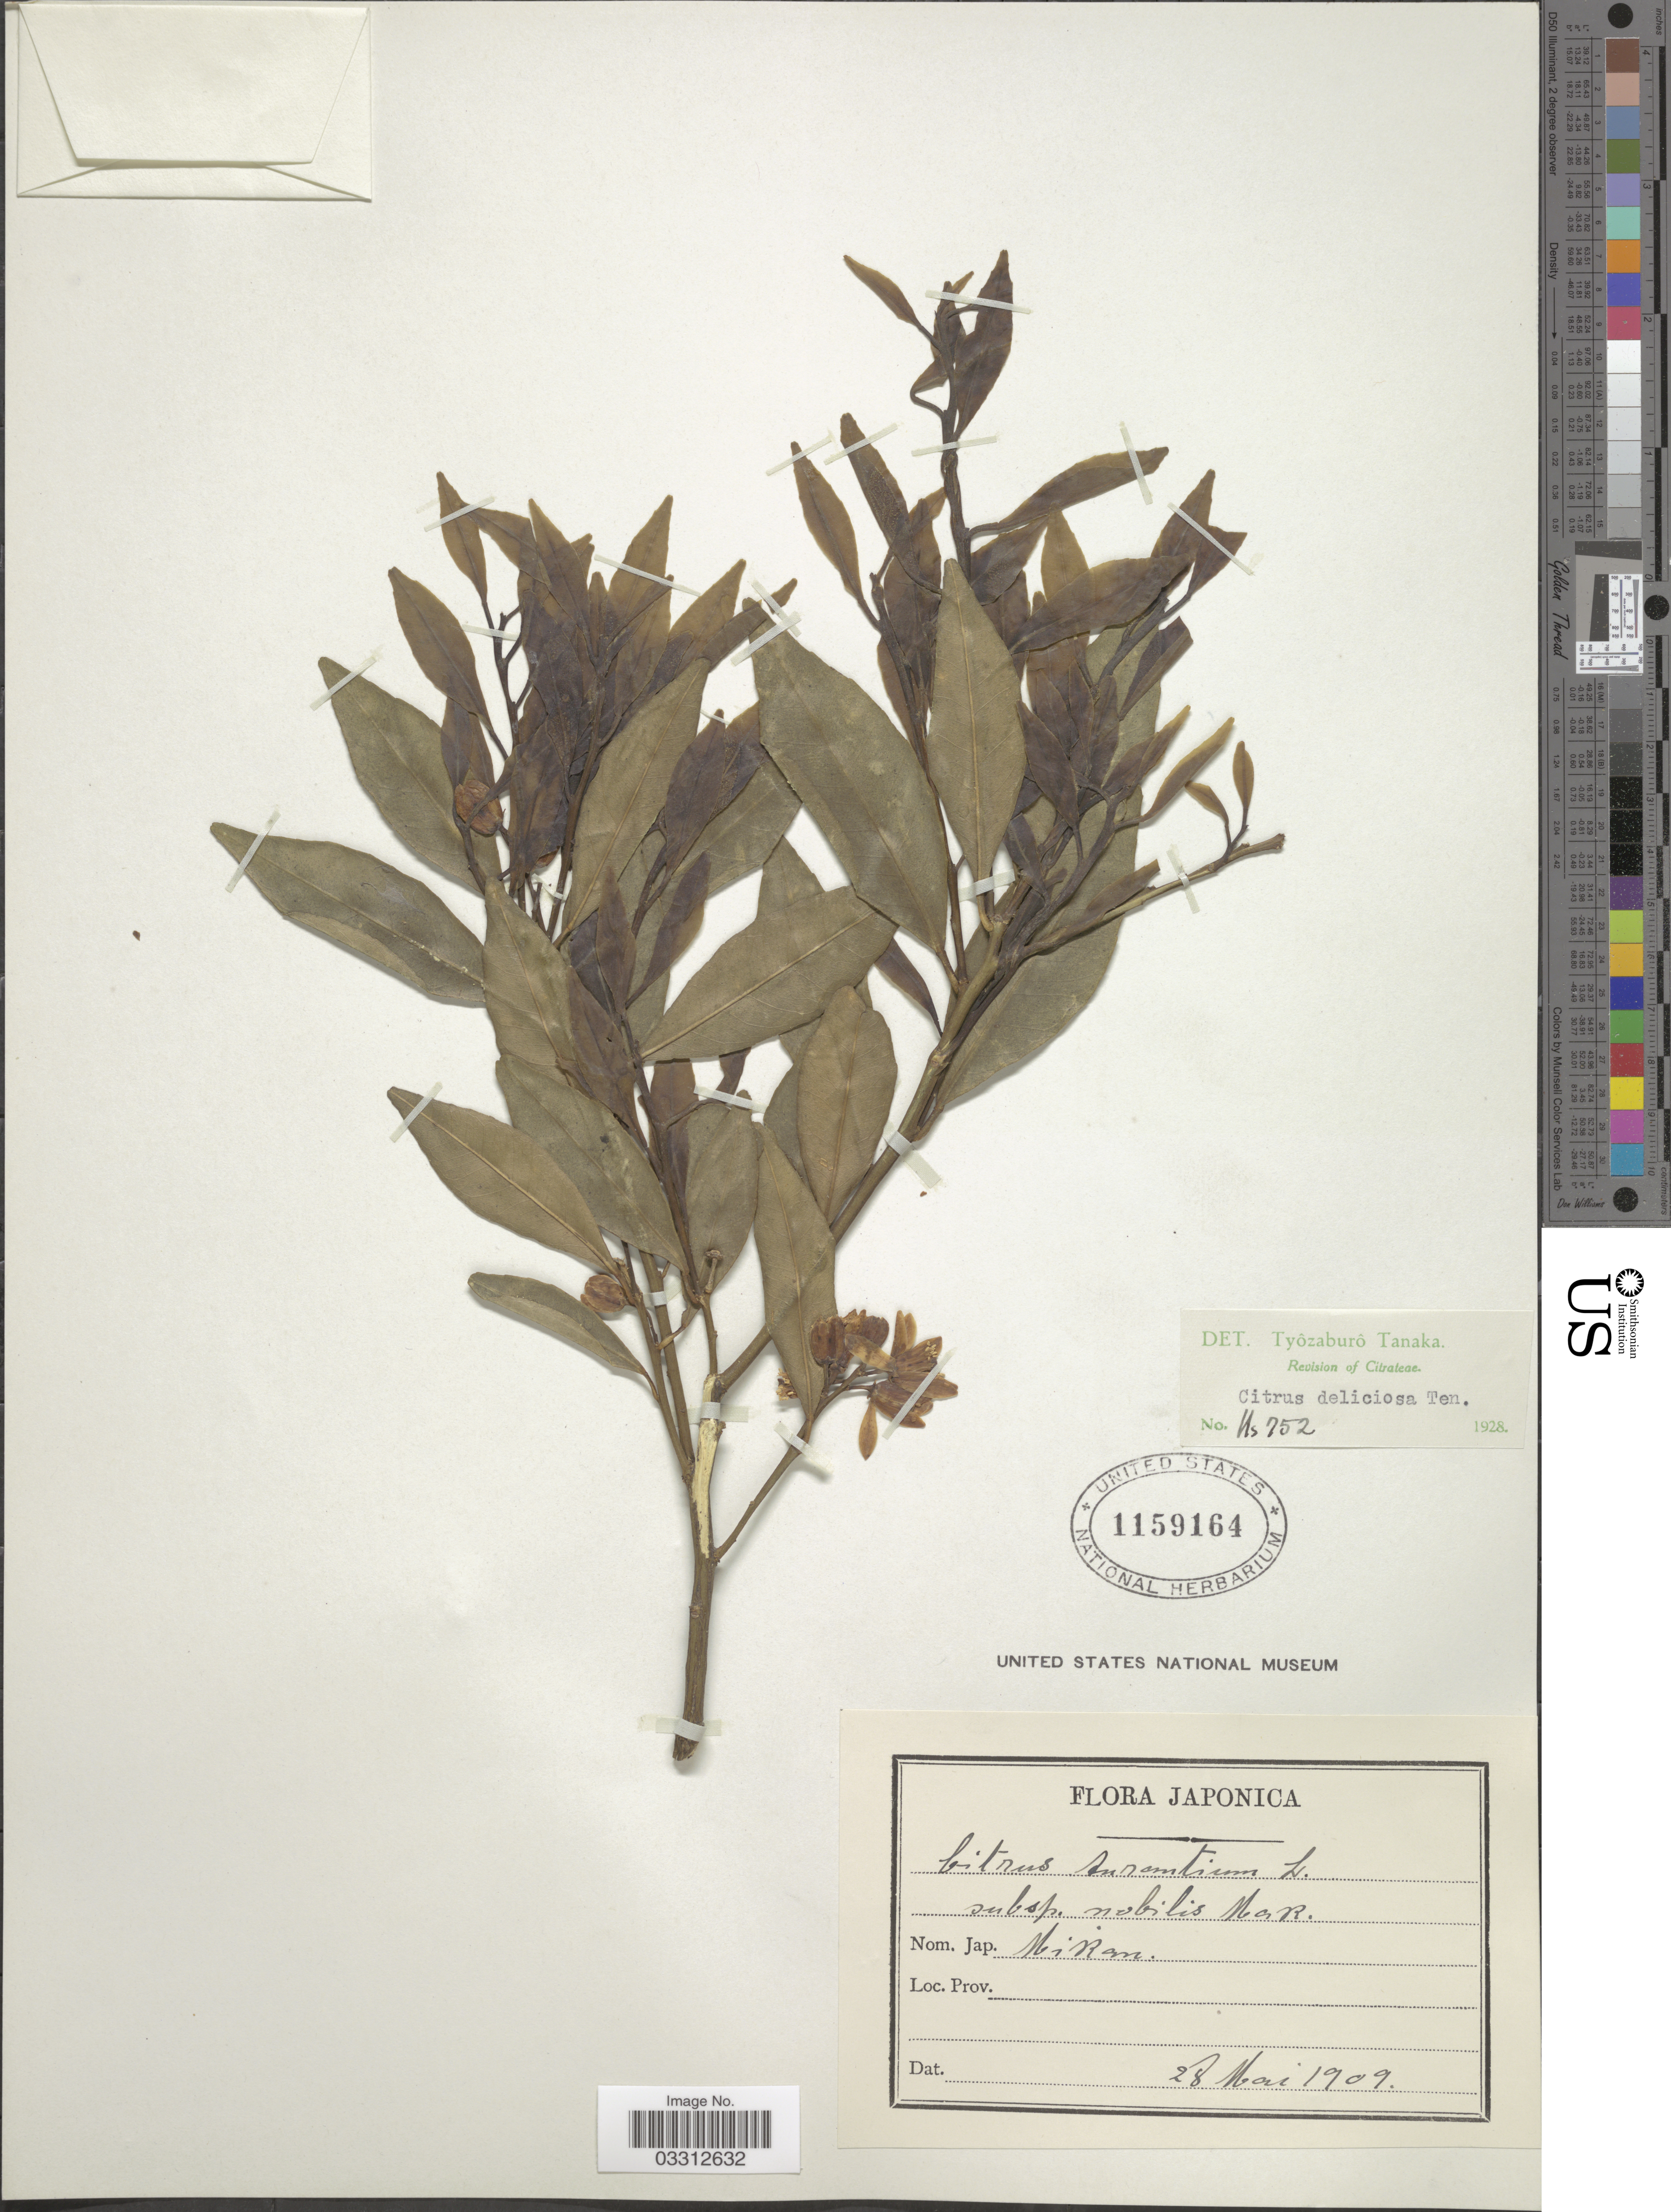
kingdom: Plantae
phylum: Tracheophyta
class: Magnoliopsida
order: Sapindales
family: Rutaceae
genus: Citrus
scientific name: Citrus deliciosa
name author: Ten.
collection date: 1909-05-28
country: Japan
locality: Mikan.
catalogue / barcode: US 1159164